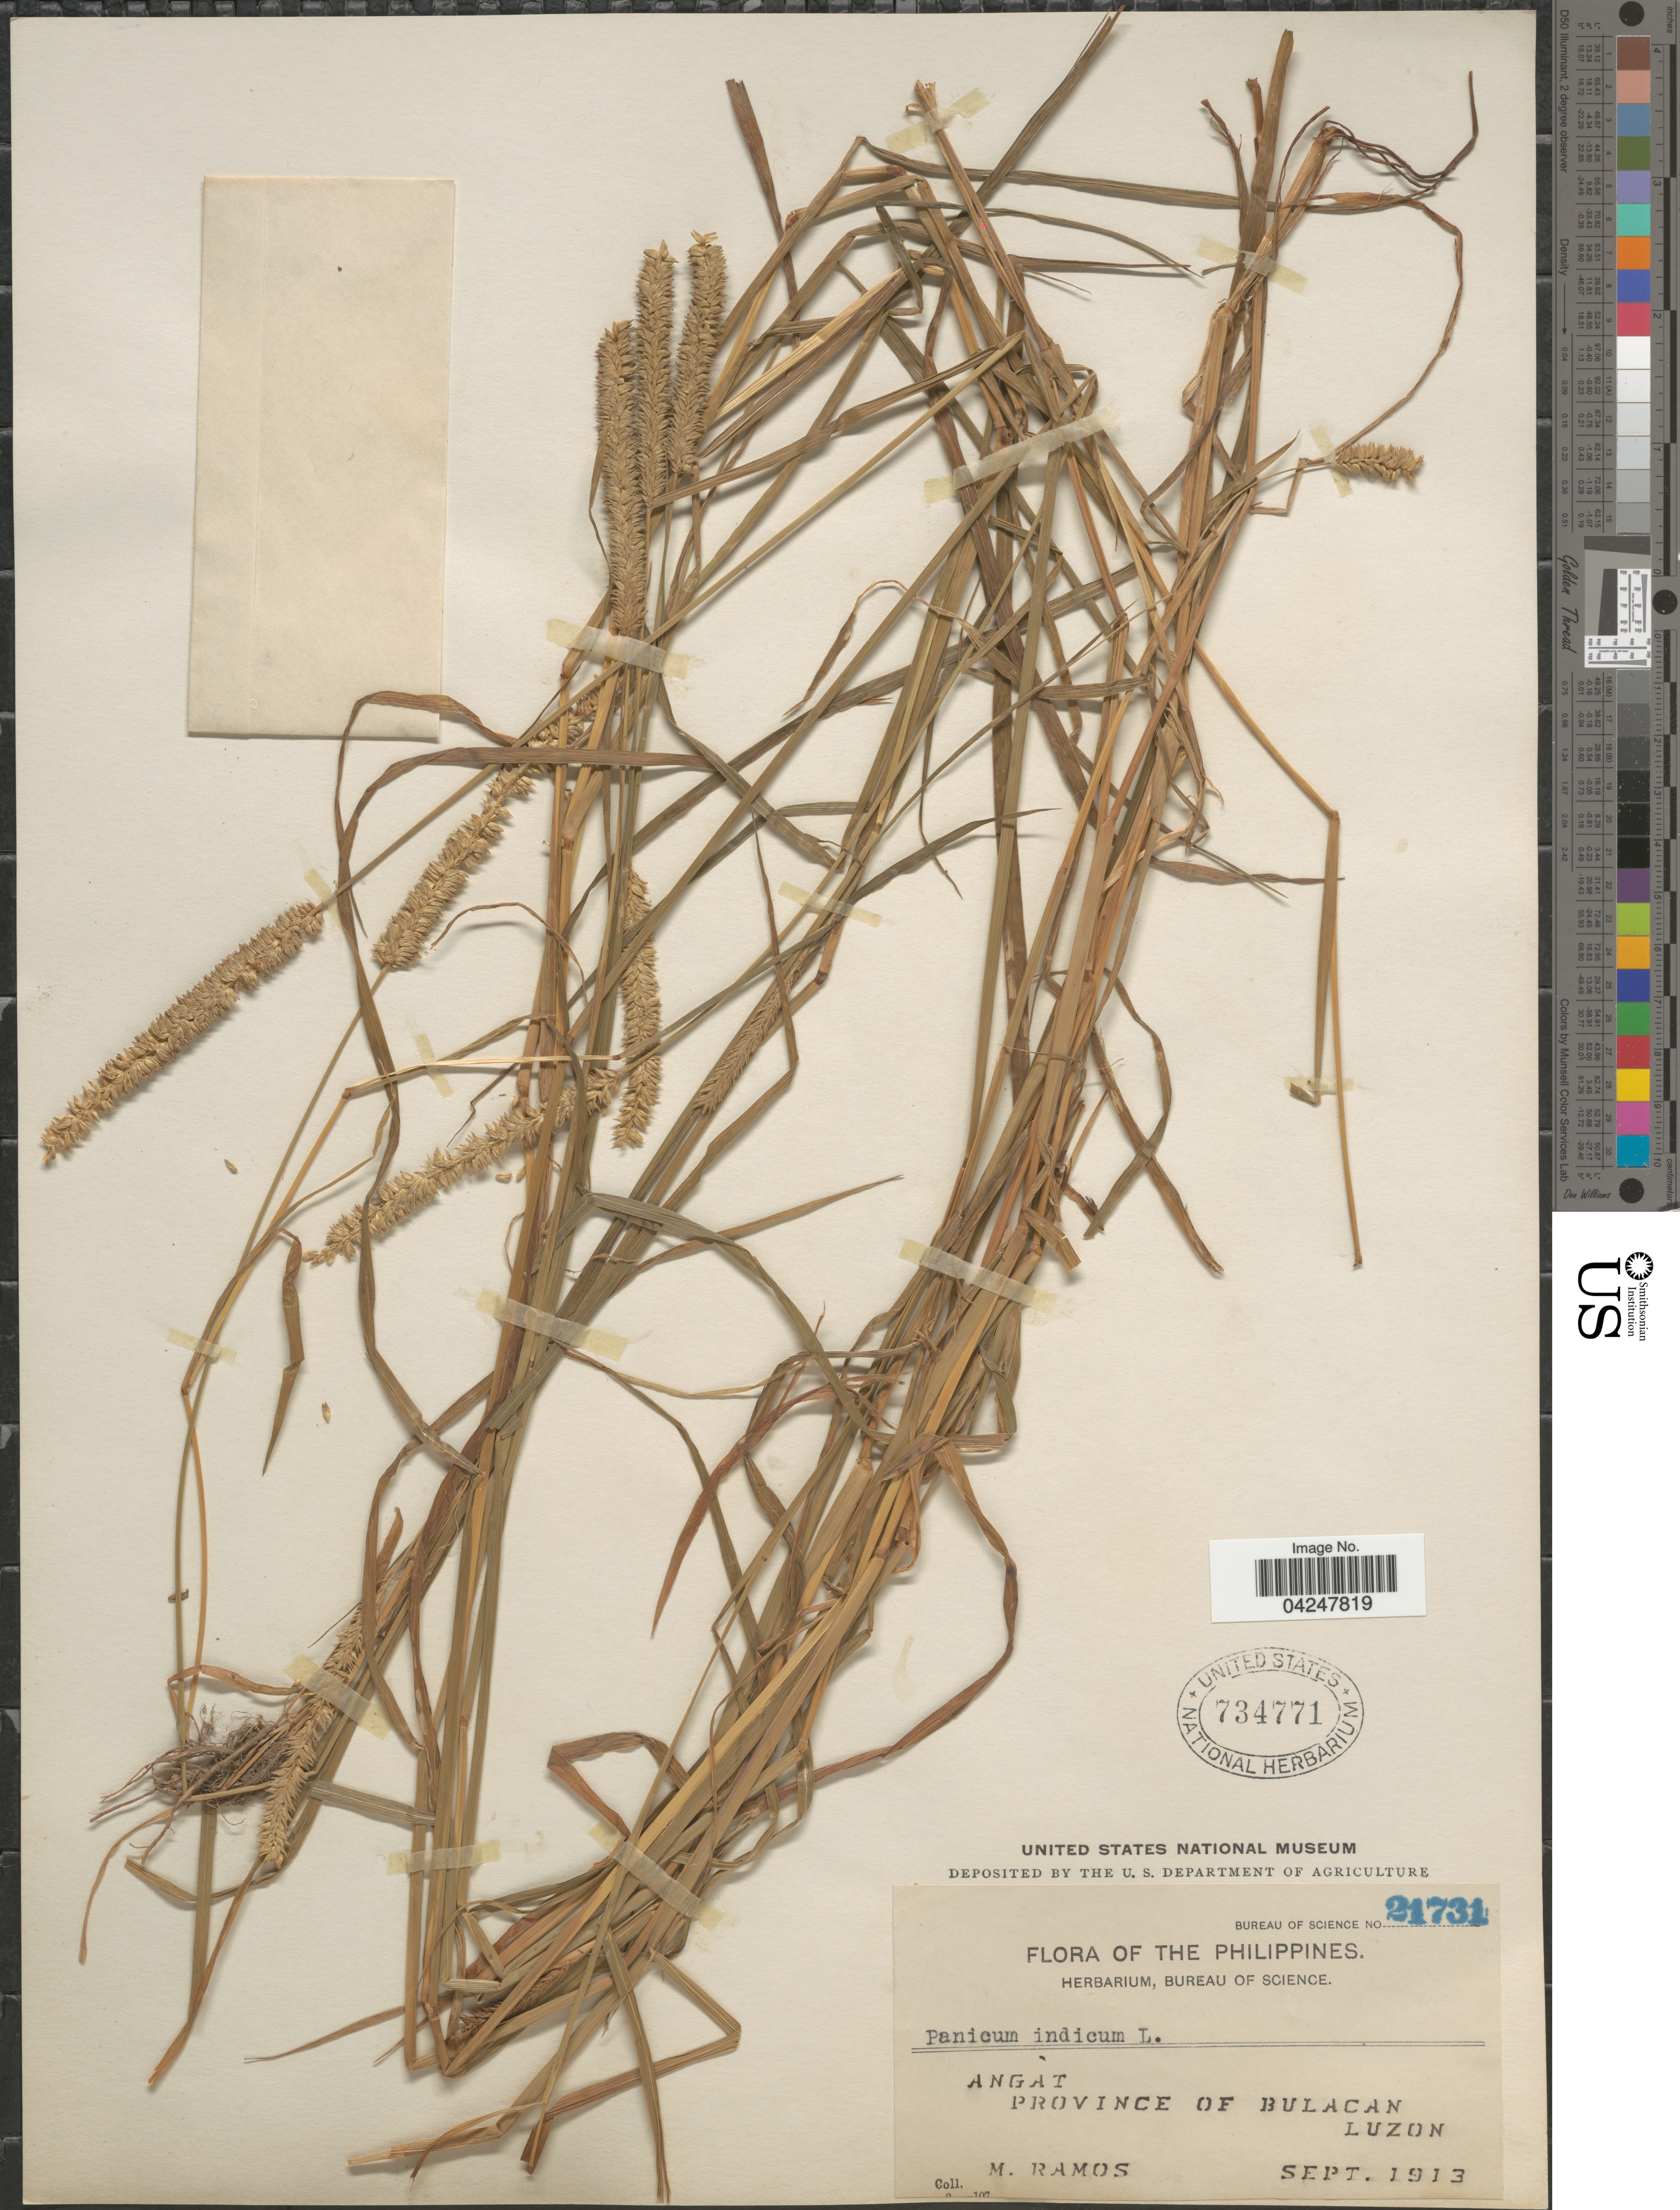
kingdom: Plantae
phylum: Tracheophyta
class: Liliopsida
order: Poales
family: Poaceae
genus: Sacciolepis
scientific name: Sacciolepis sp.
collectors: M. Ramos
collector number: Bureau Of Science 21731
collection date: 1913-09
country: Philippines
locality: Angat. Providence Of Bulacan. Luzon.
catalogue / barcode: US 734771